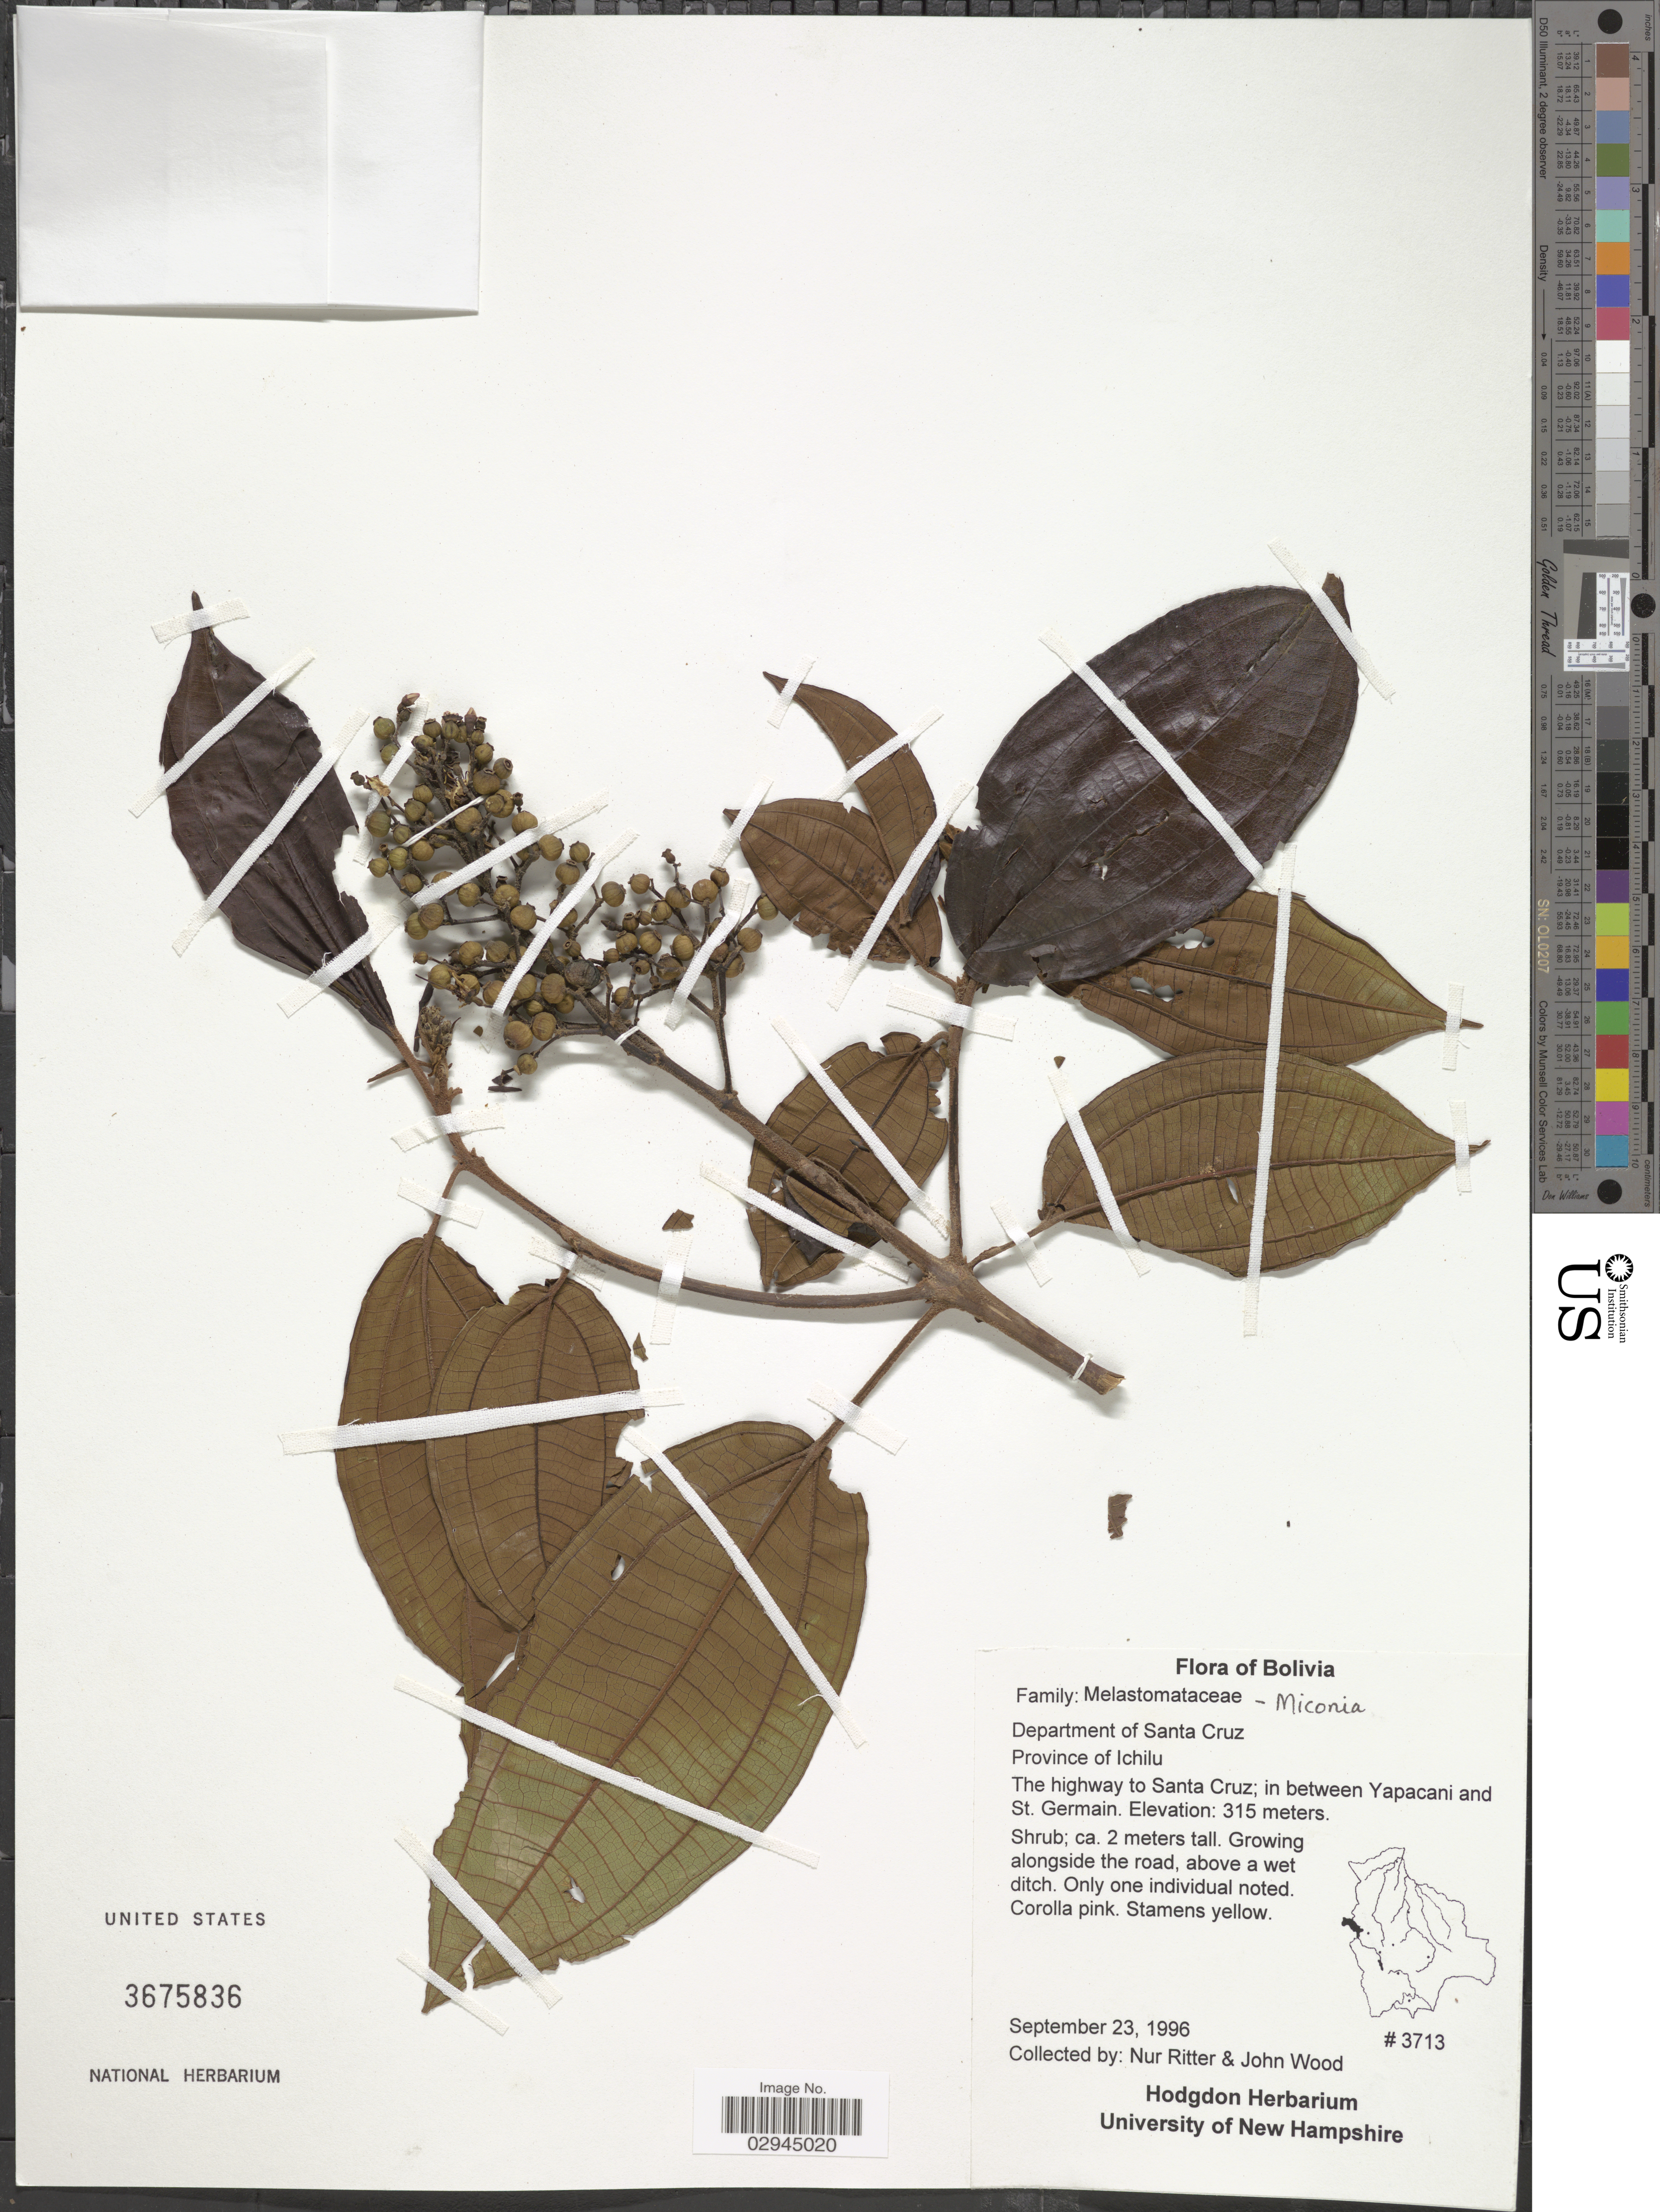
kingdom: Plantae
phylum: Tracheophyta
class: Magnoliopsida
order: Myrtales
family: Melastomataceae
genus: Miconia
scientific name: Miconia sp.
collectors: N. Ritter & J. Wood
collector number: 3713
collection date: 1996-09-23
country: Bolivia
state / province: Santa Cruz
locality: Department of Santa Cruz. Province of Ichilu. The highway to Santa Cruz; in between Yapacani and St. Germain.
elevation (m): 315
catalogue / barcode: US 3675836